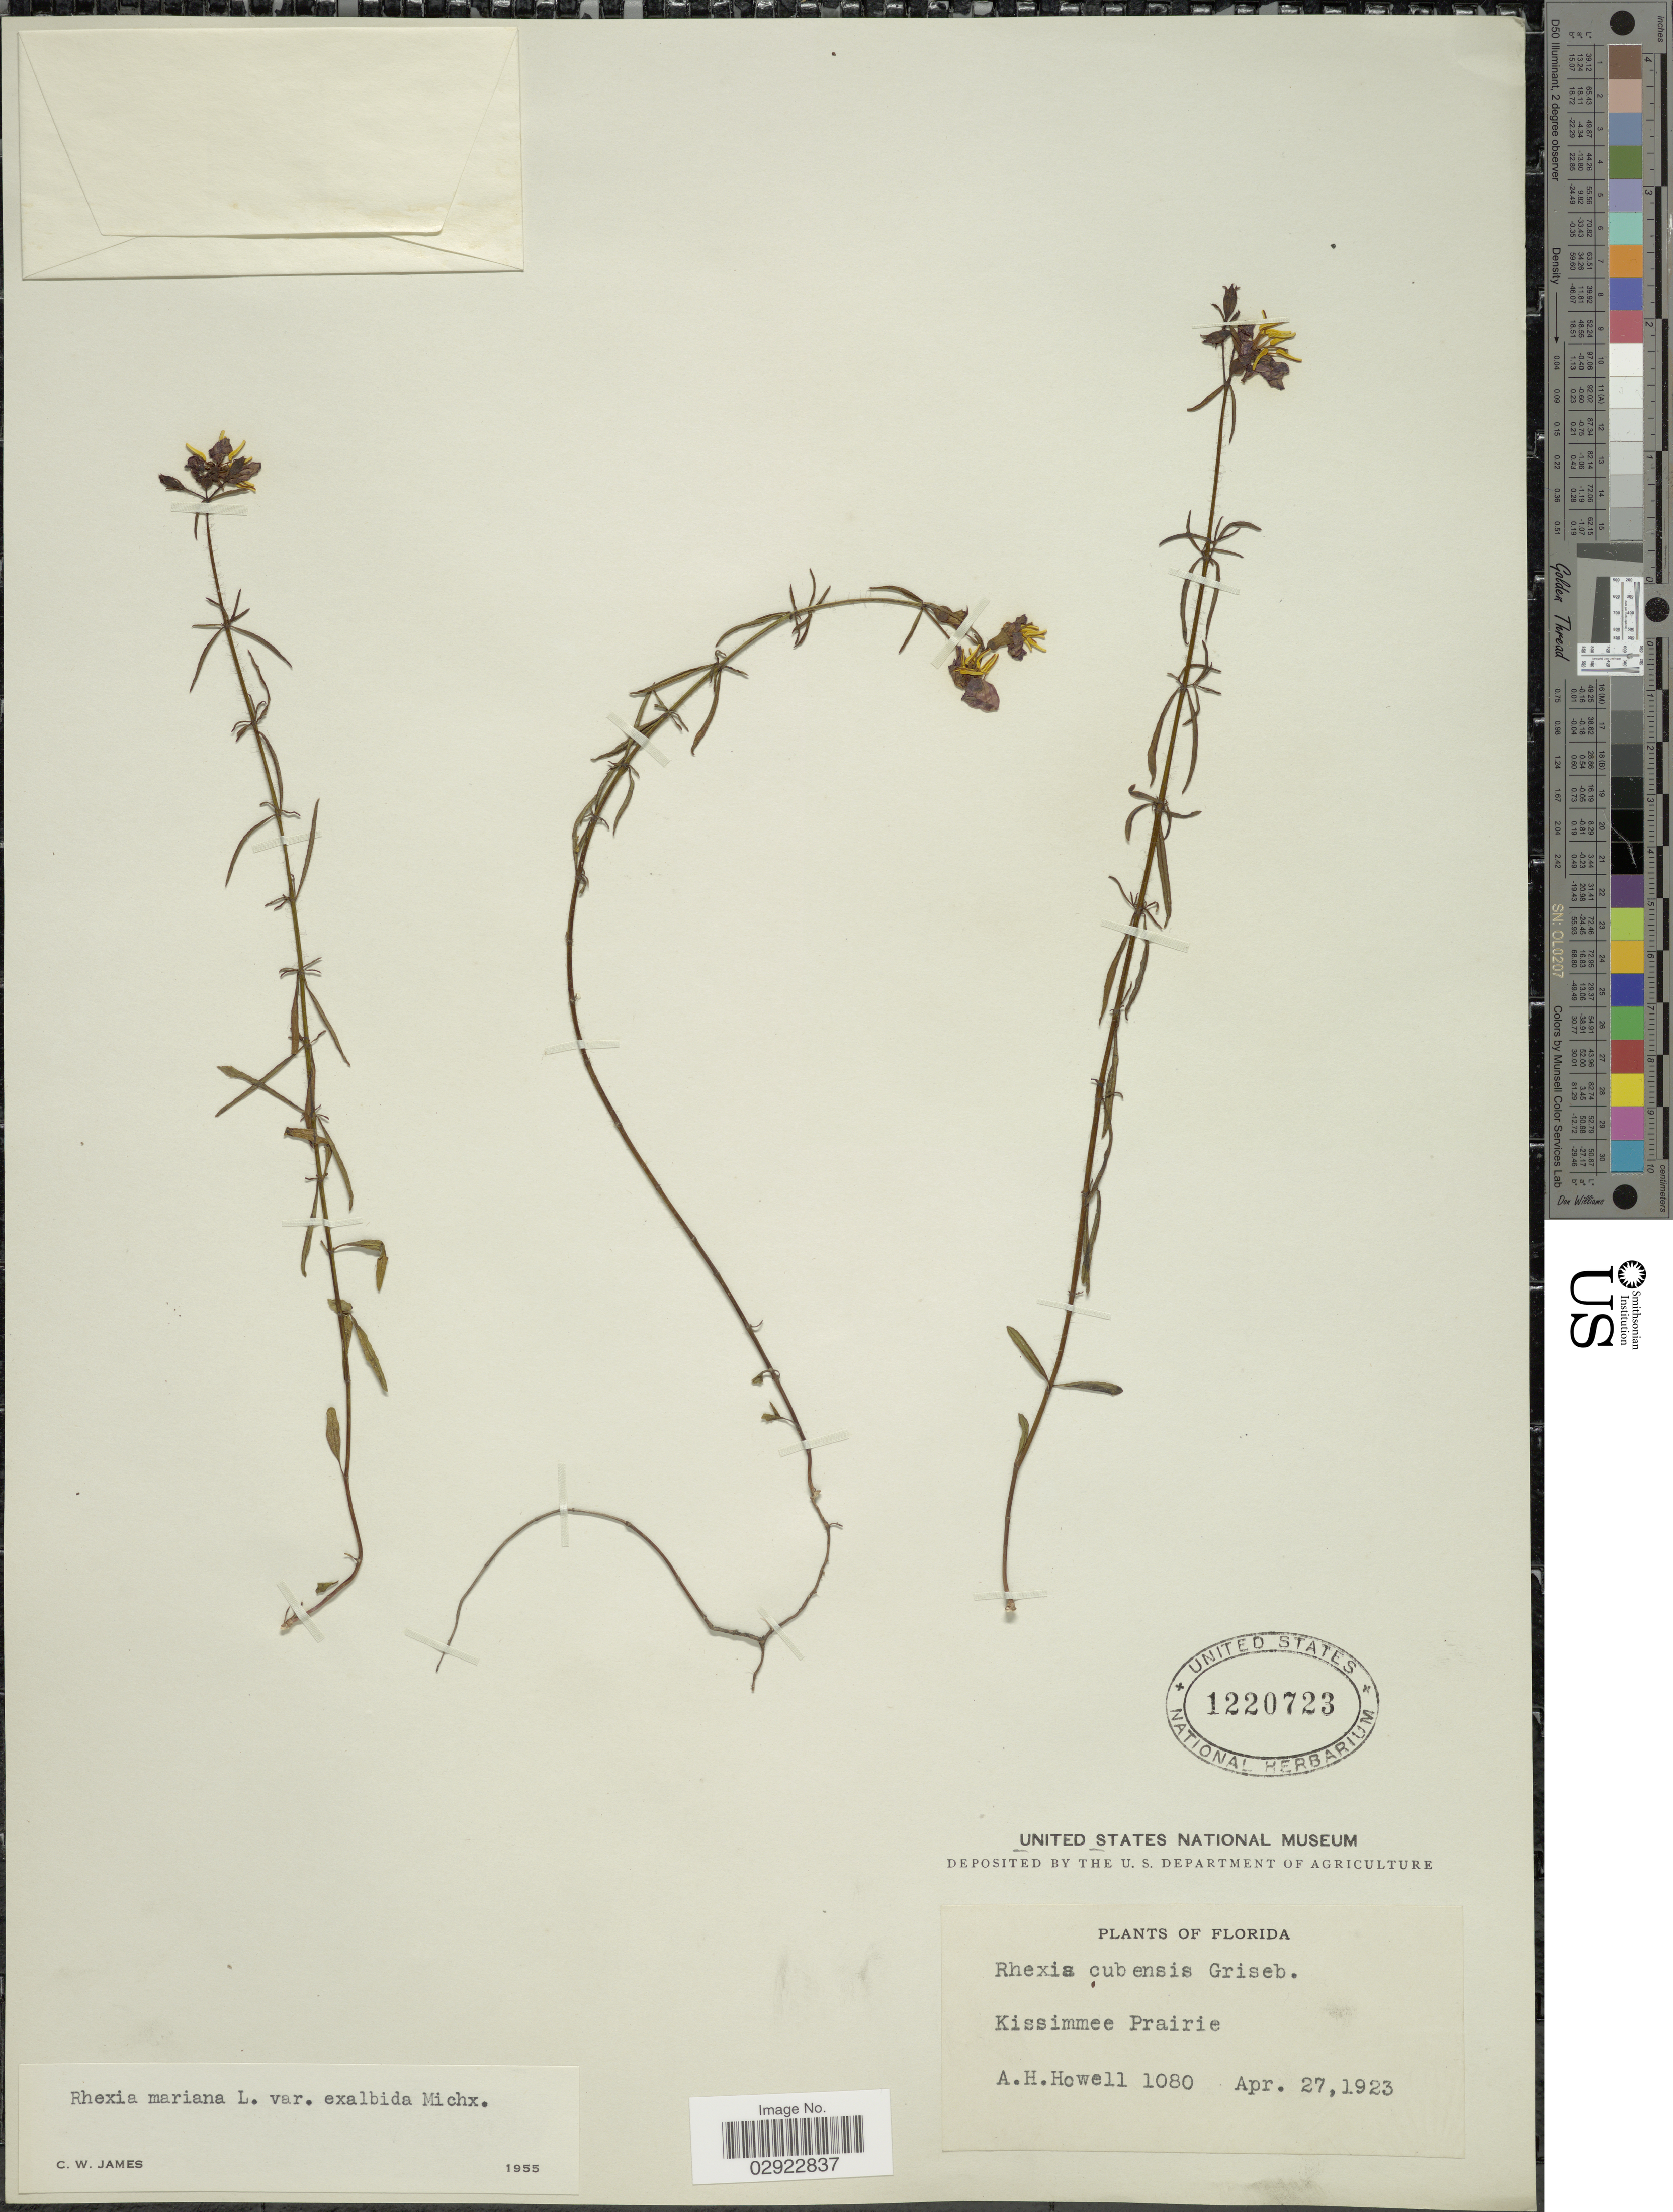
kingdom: Plantae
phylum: Tracheophyta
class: Magnoliopsida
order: Myrtales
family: Melastomataceae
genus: Rhexia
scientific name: Rhexia mariana var. exalbida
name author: Michx.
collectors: A. Howell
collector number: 1080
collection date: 1923-04-27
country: United States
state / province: Florida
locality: Kissimmee Prairie.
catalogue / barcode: US 1220723